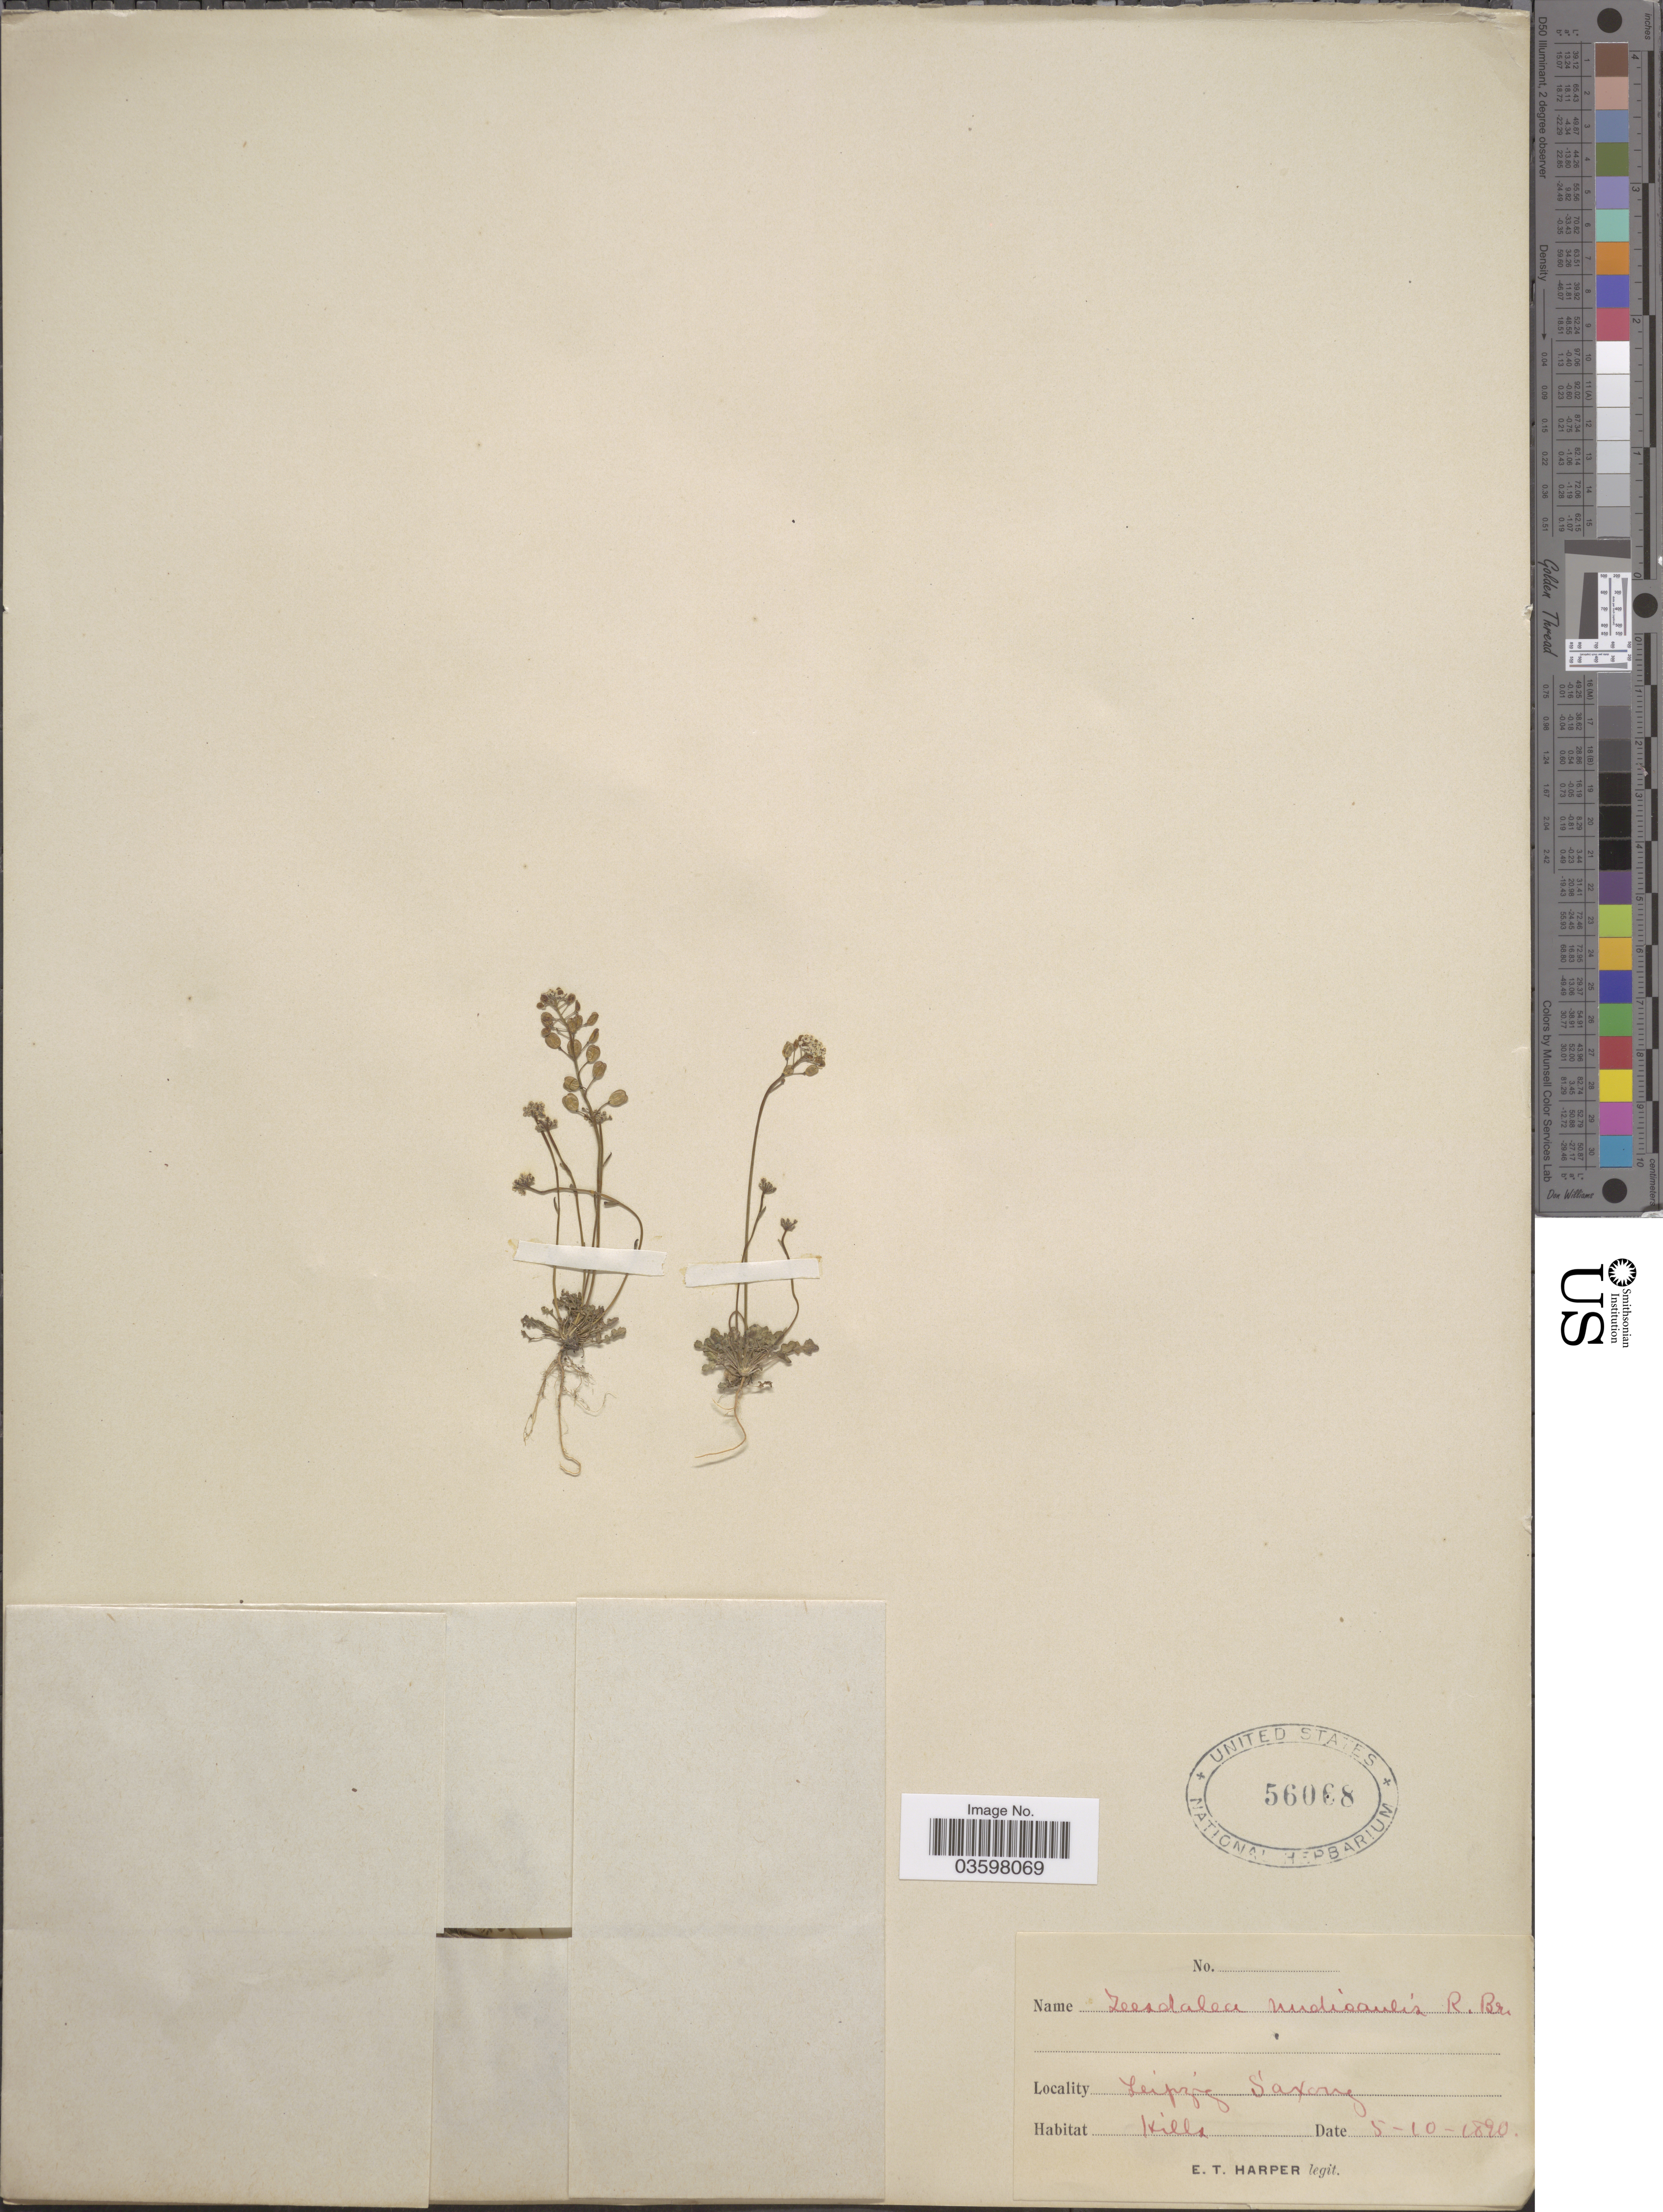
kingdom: Plantae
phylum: Tracheophyta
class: Magnoliopsida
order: Brassicales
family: Brassicaceae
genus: Teesdalia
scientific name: Teesdalia nudicaulis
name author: (L.) W.T. Aiton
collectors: E. T. Harper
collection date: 1890-10-05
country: Germany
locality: Leipzig Saxony. Hills.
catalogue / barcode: US 56068